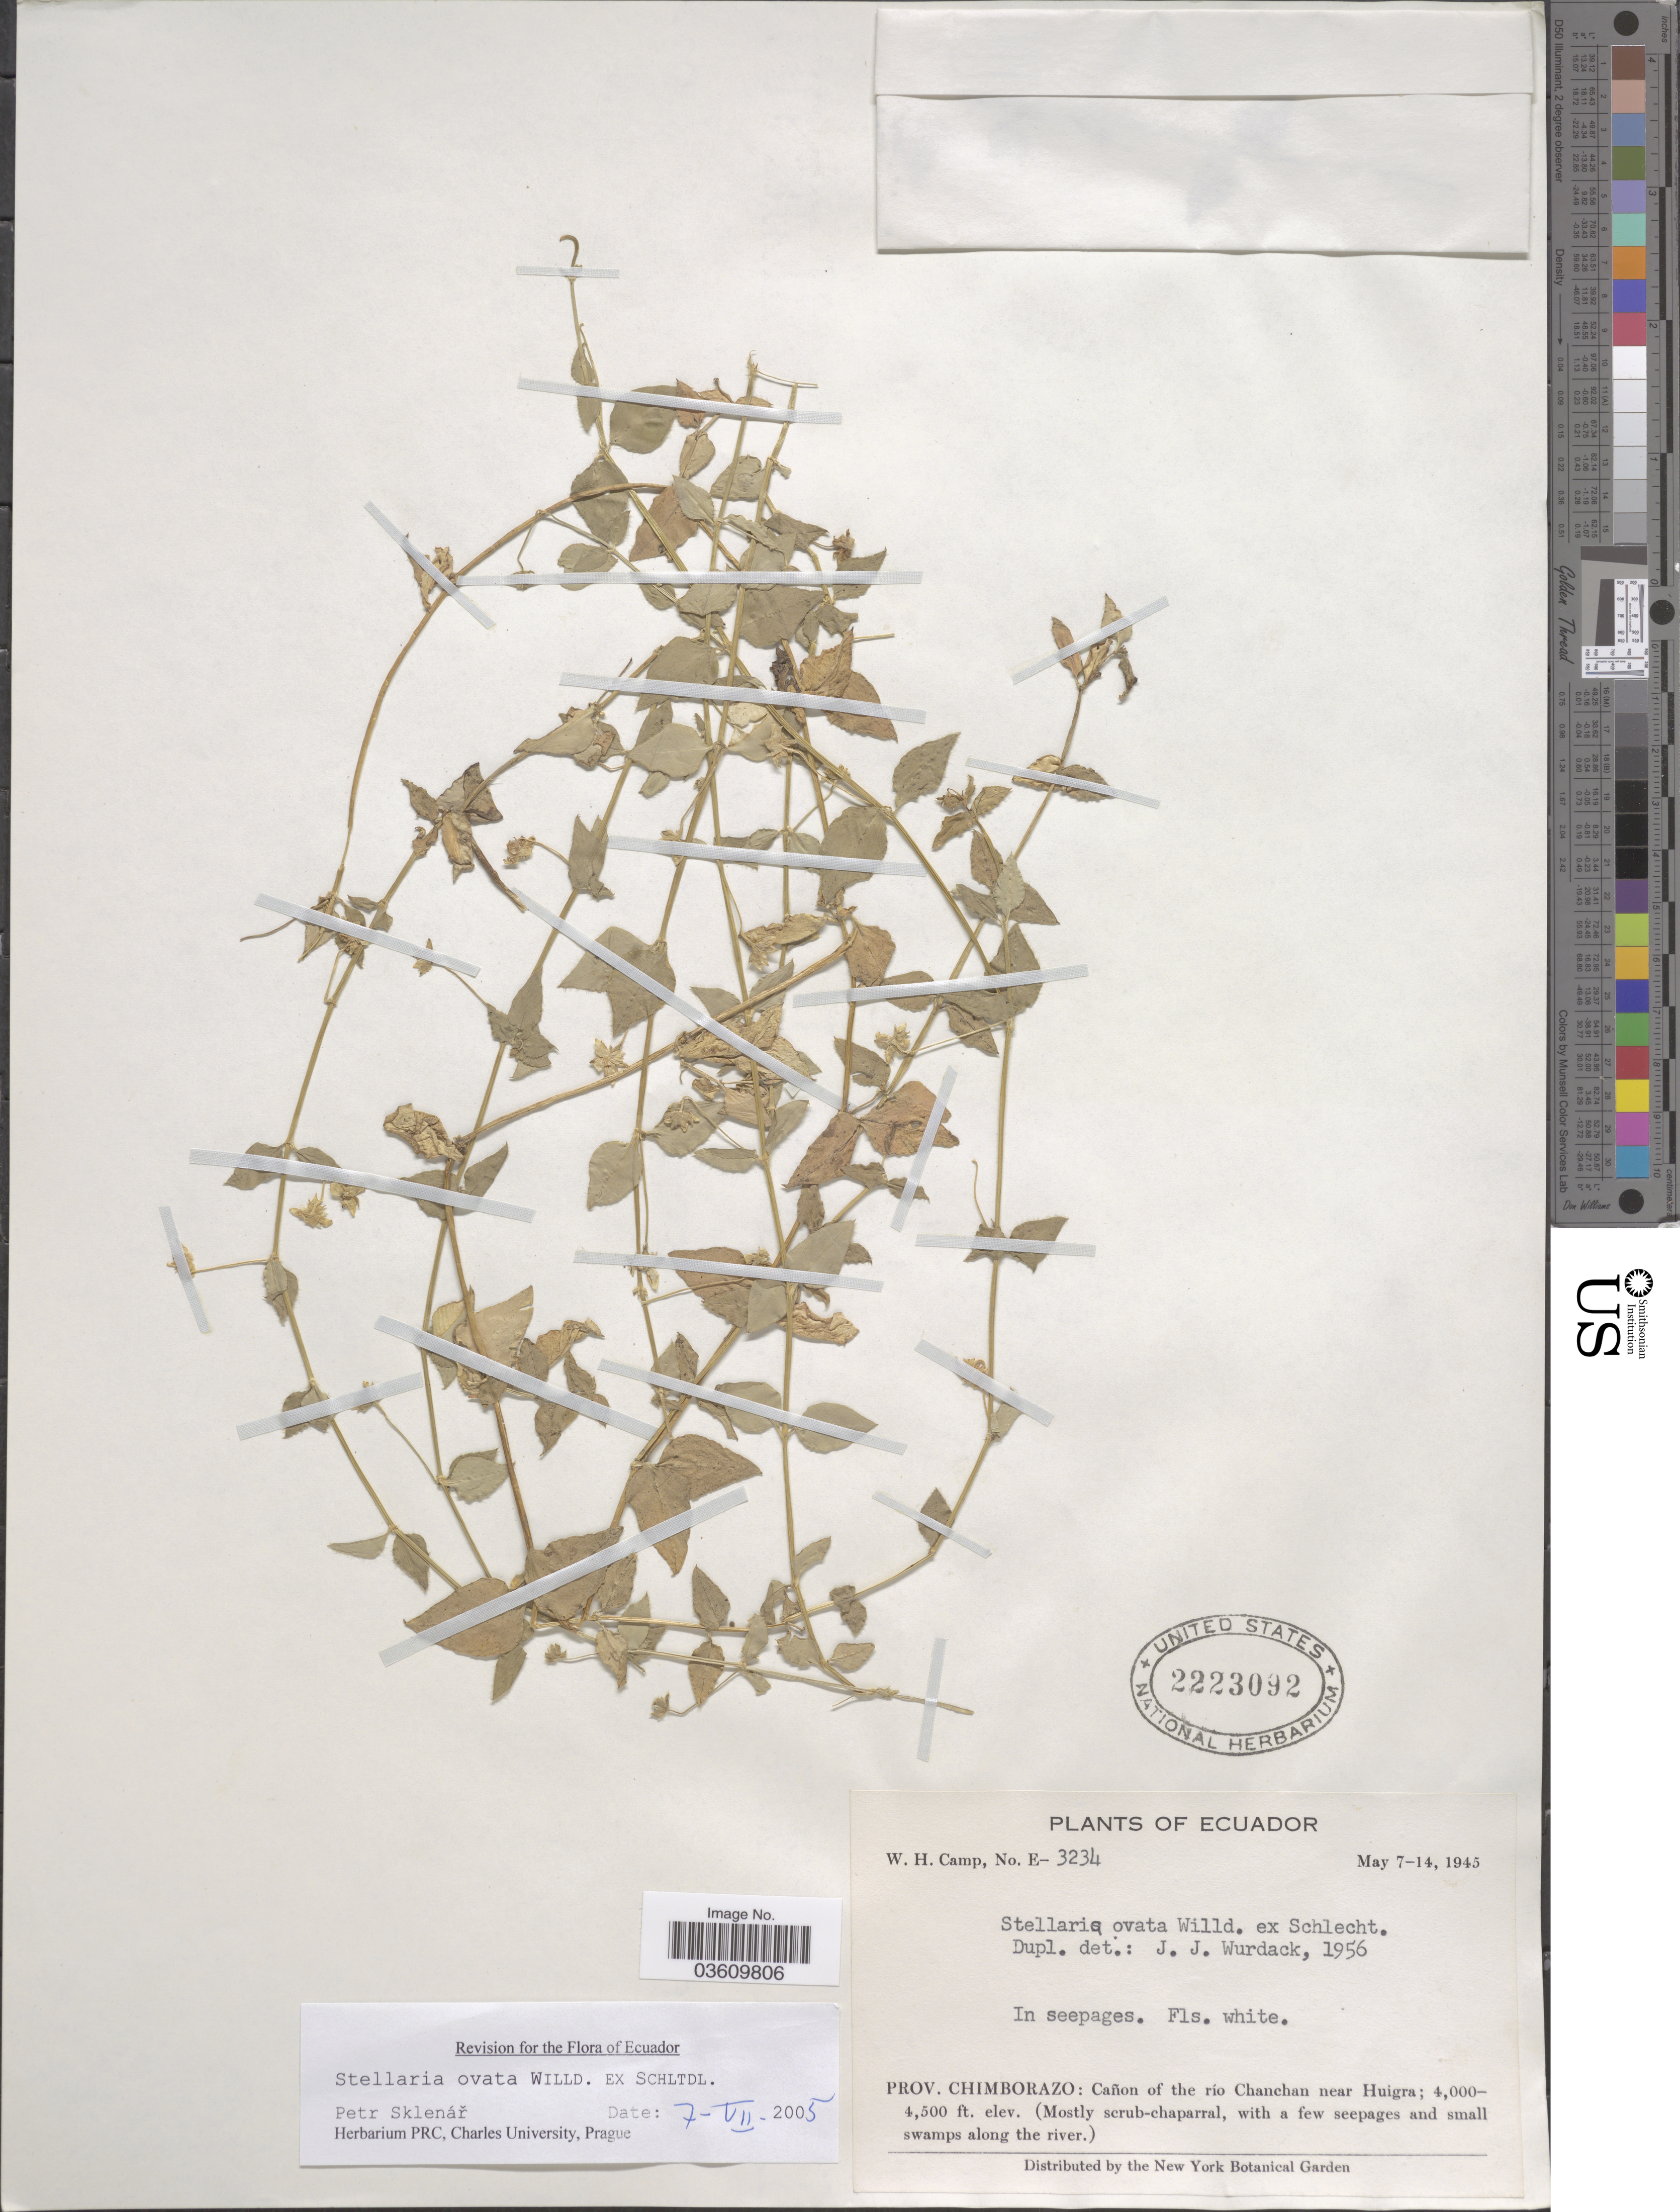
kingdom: Plantae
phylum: Tracheophyta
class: Magnoliopsida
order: Caryophyllales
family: Caryophyllaceae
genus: Stellaria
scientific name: Stellaria ovata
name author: Willd.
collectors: W. H. Camp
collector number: E-3234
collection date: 1945-05-07/1945-05-14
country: Ecuador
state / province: Chimborazo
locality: Cañon of the río Chanchan near Huigra.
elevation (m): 1219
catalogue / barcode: US 2223092